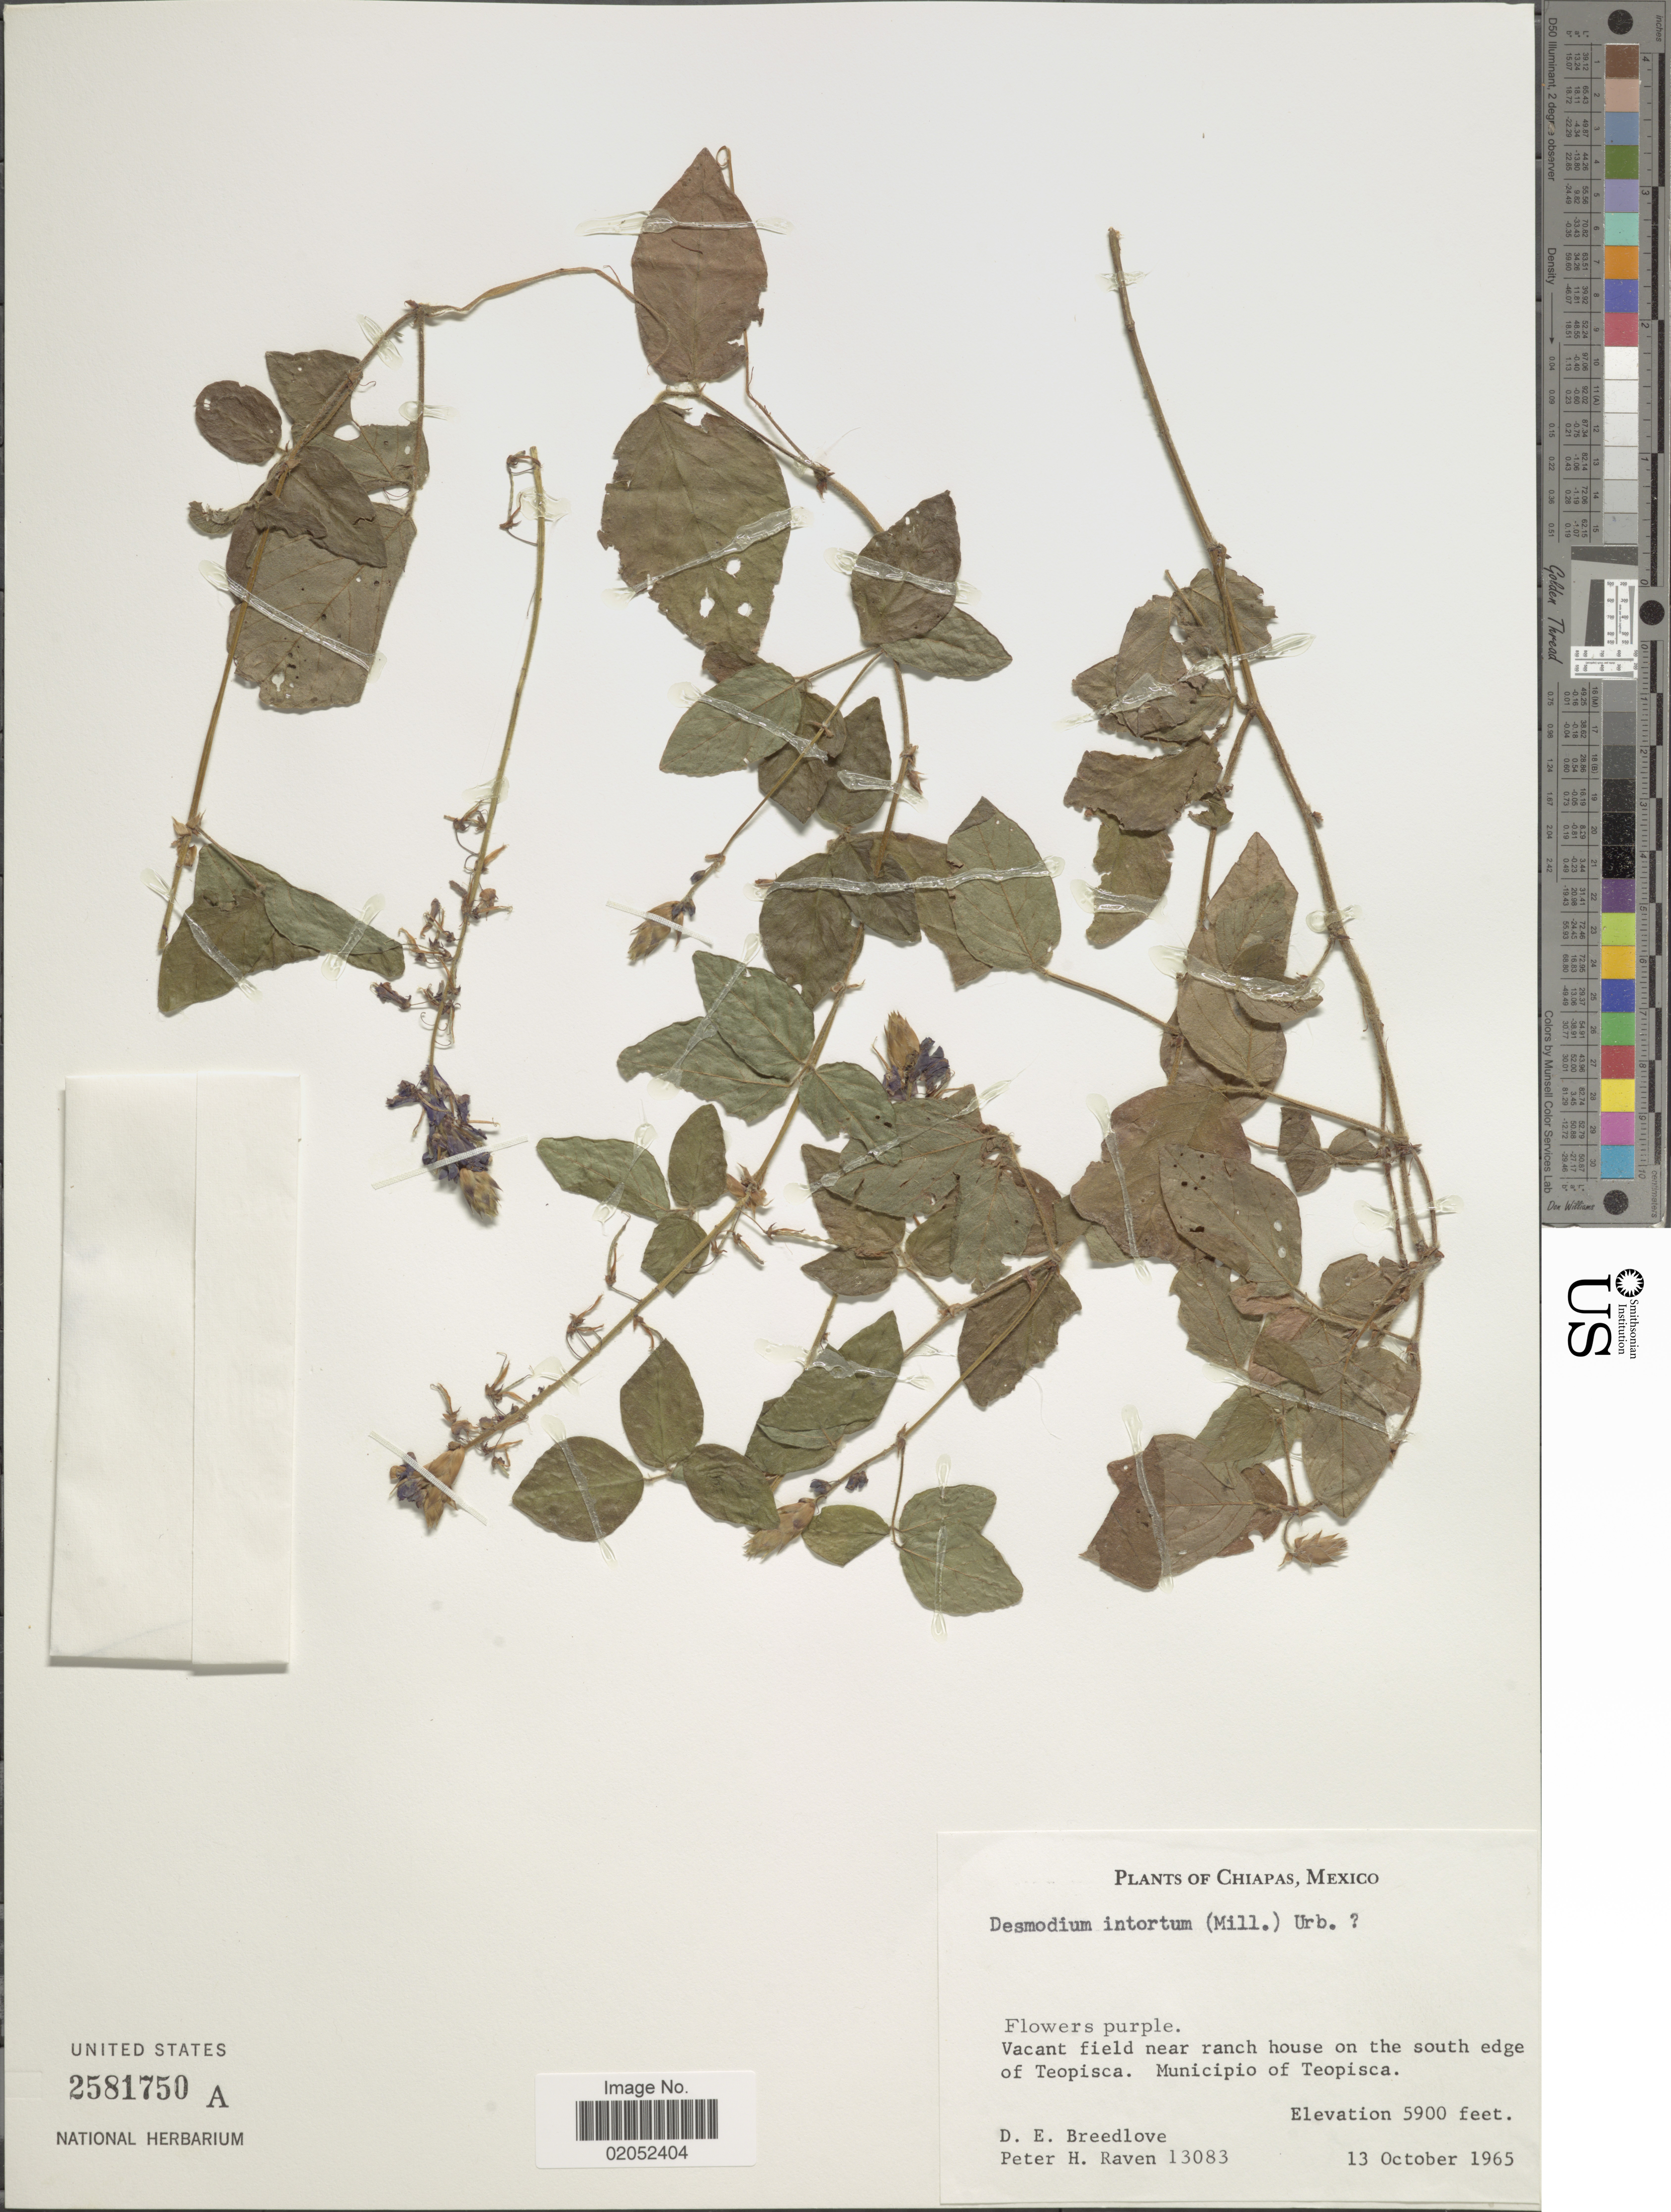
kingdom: Plantae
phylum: Tracheophyta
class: Magnoliopsida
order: Fabales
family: Fabaceae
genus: Desmodium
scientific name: Desmodium intortum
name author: (Mill.) Urb.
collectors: D. E. Breedlove & P. Raven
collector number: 13083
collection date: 1965-10-13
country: Mexico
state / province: Chiapas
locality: Chiapas, Mexico. Vacant field near ranchhouse on the south edge of Teopisca, Municipio of Teopisca.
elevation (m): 1798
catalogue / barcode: US 2581750A